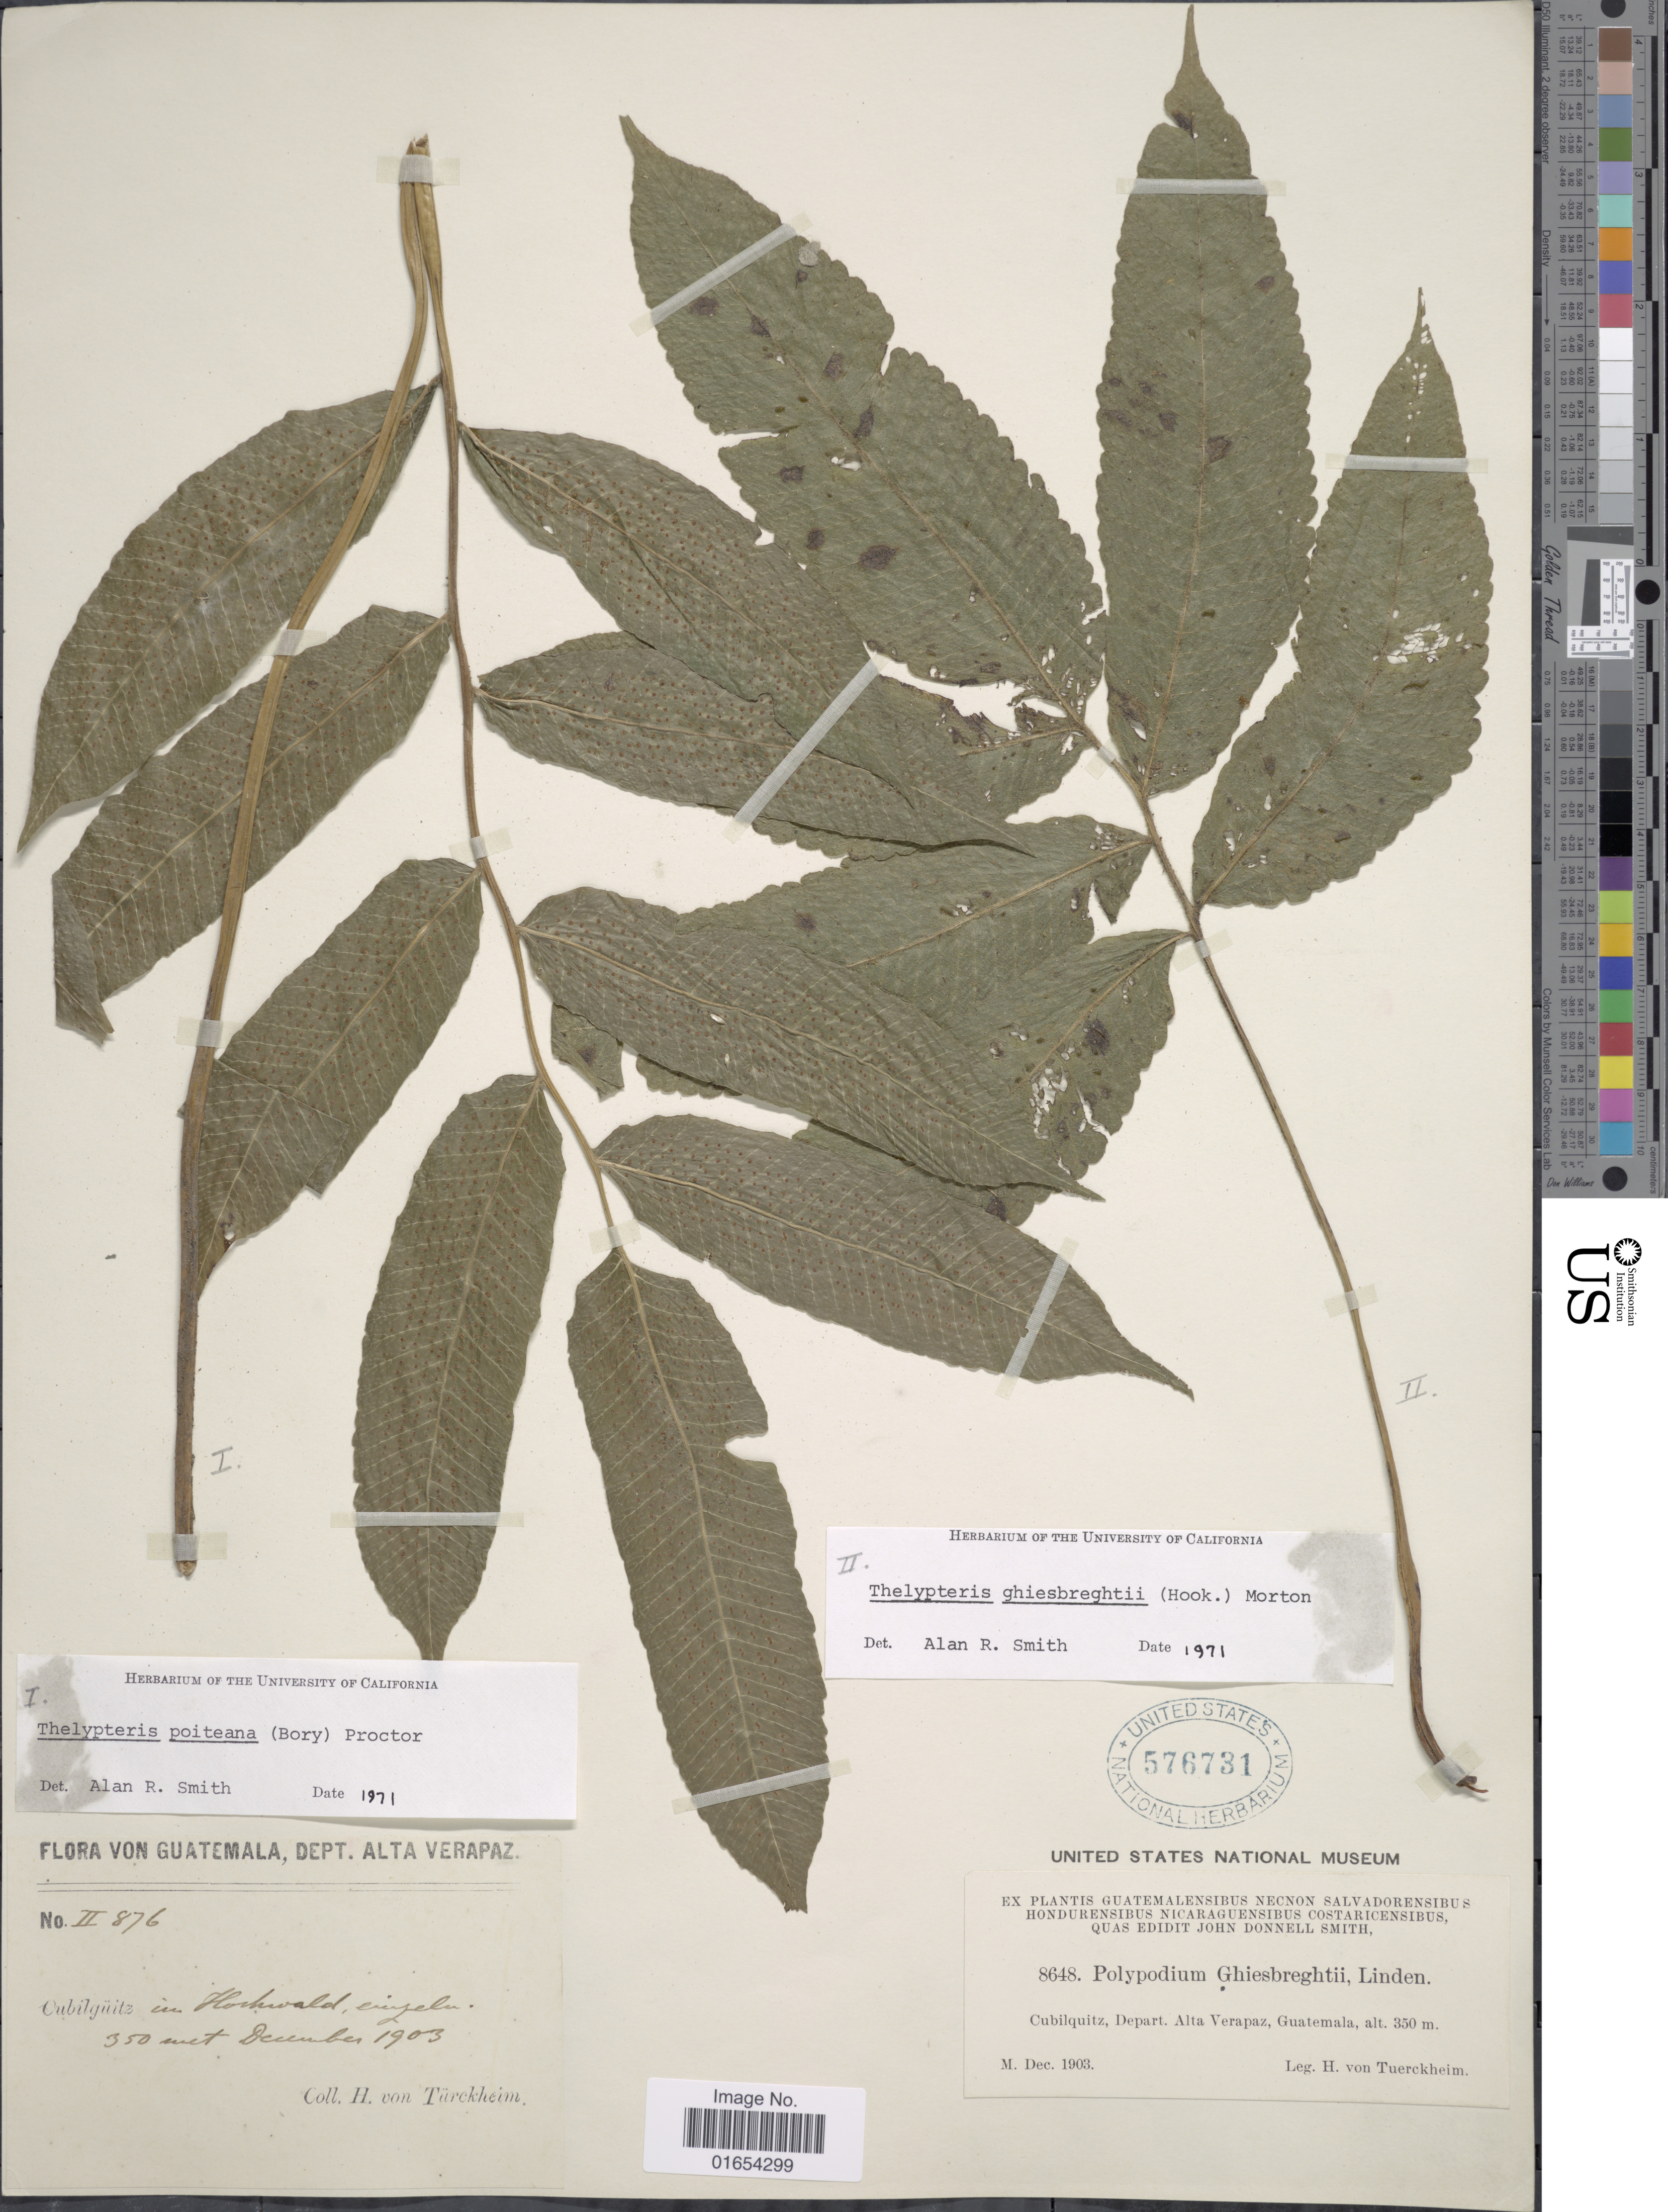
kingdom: Plantae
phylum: Tracheophyta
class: Polypodiopsida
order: Polypodiales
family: Thelypteridaceae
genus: Goniopteris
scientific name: Goniopteris poiteana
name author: (Bory) Ching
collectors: H. von Türckheim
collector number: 8648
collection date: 1903-12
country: Guatemala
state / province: Alta Verapaz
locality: Cubilquitz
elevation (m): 350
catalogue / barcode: US 576731